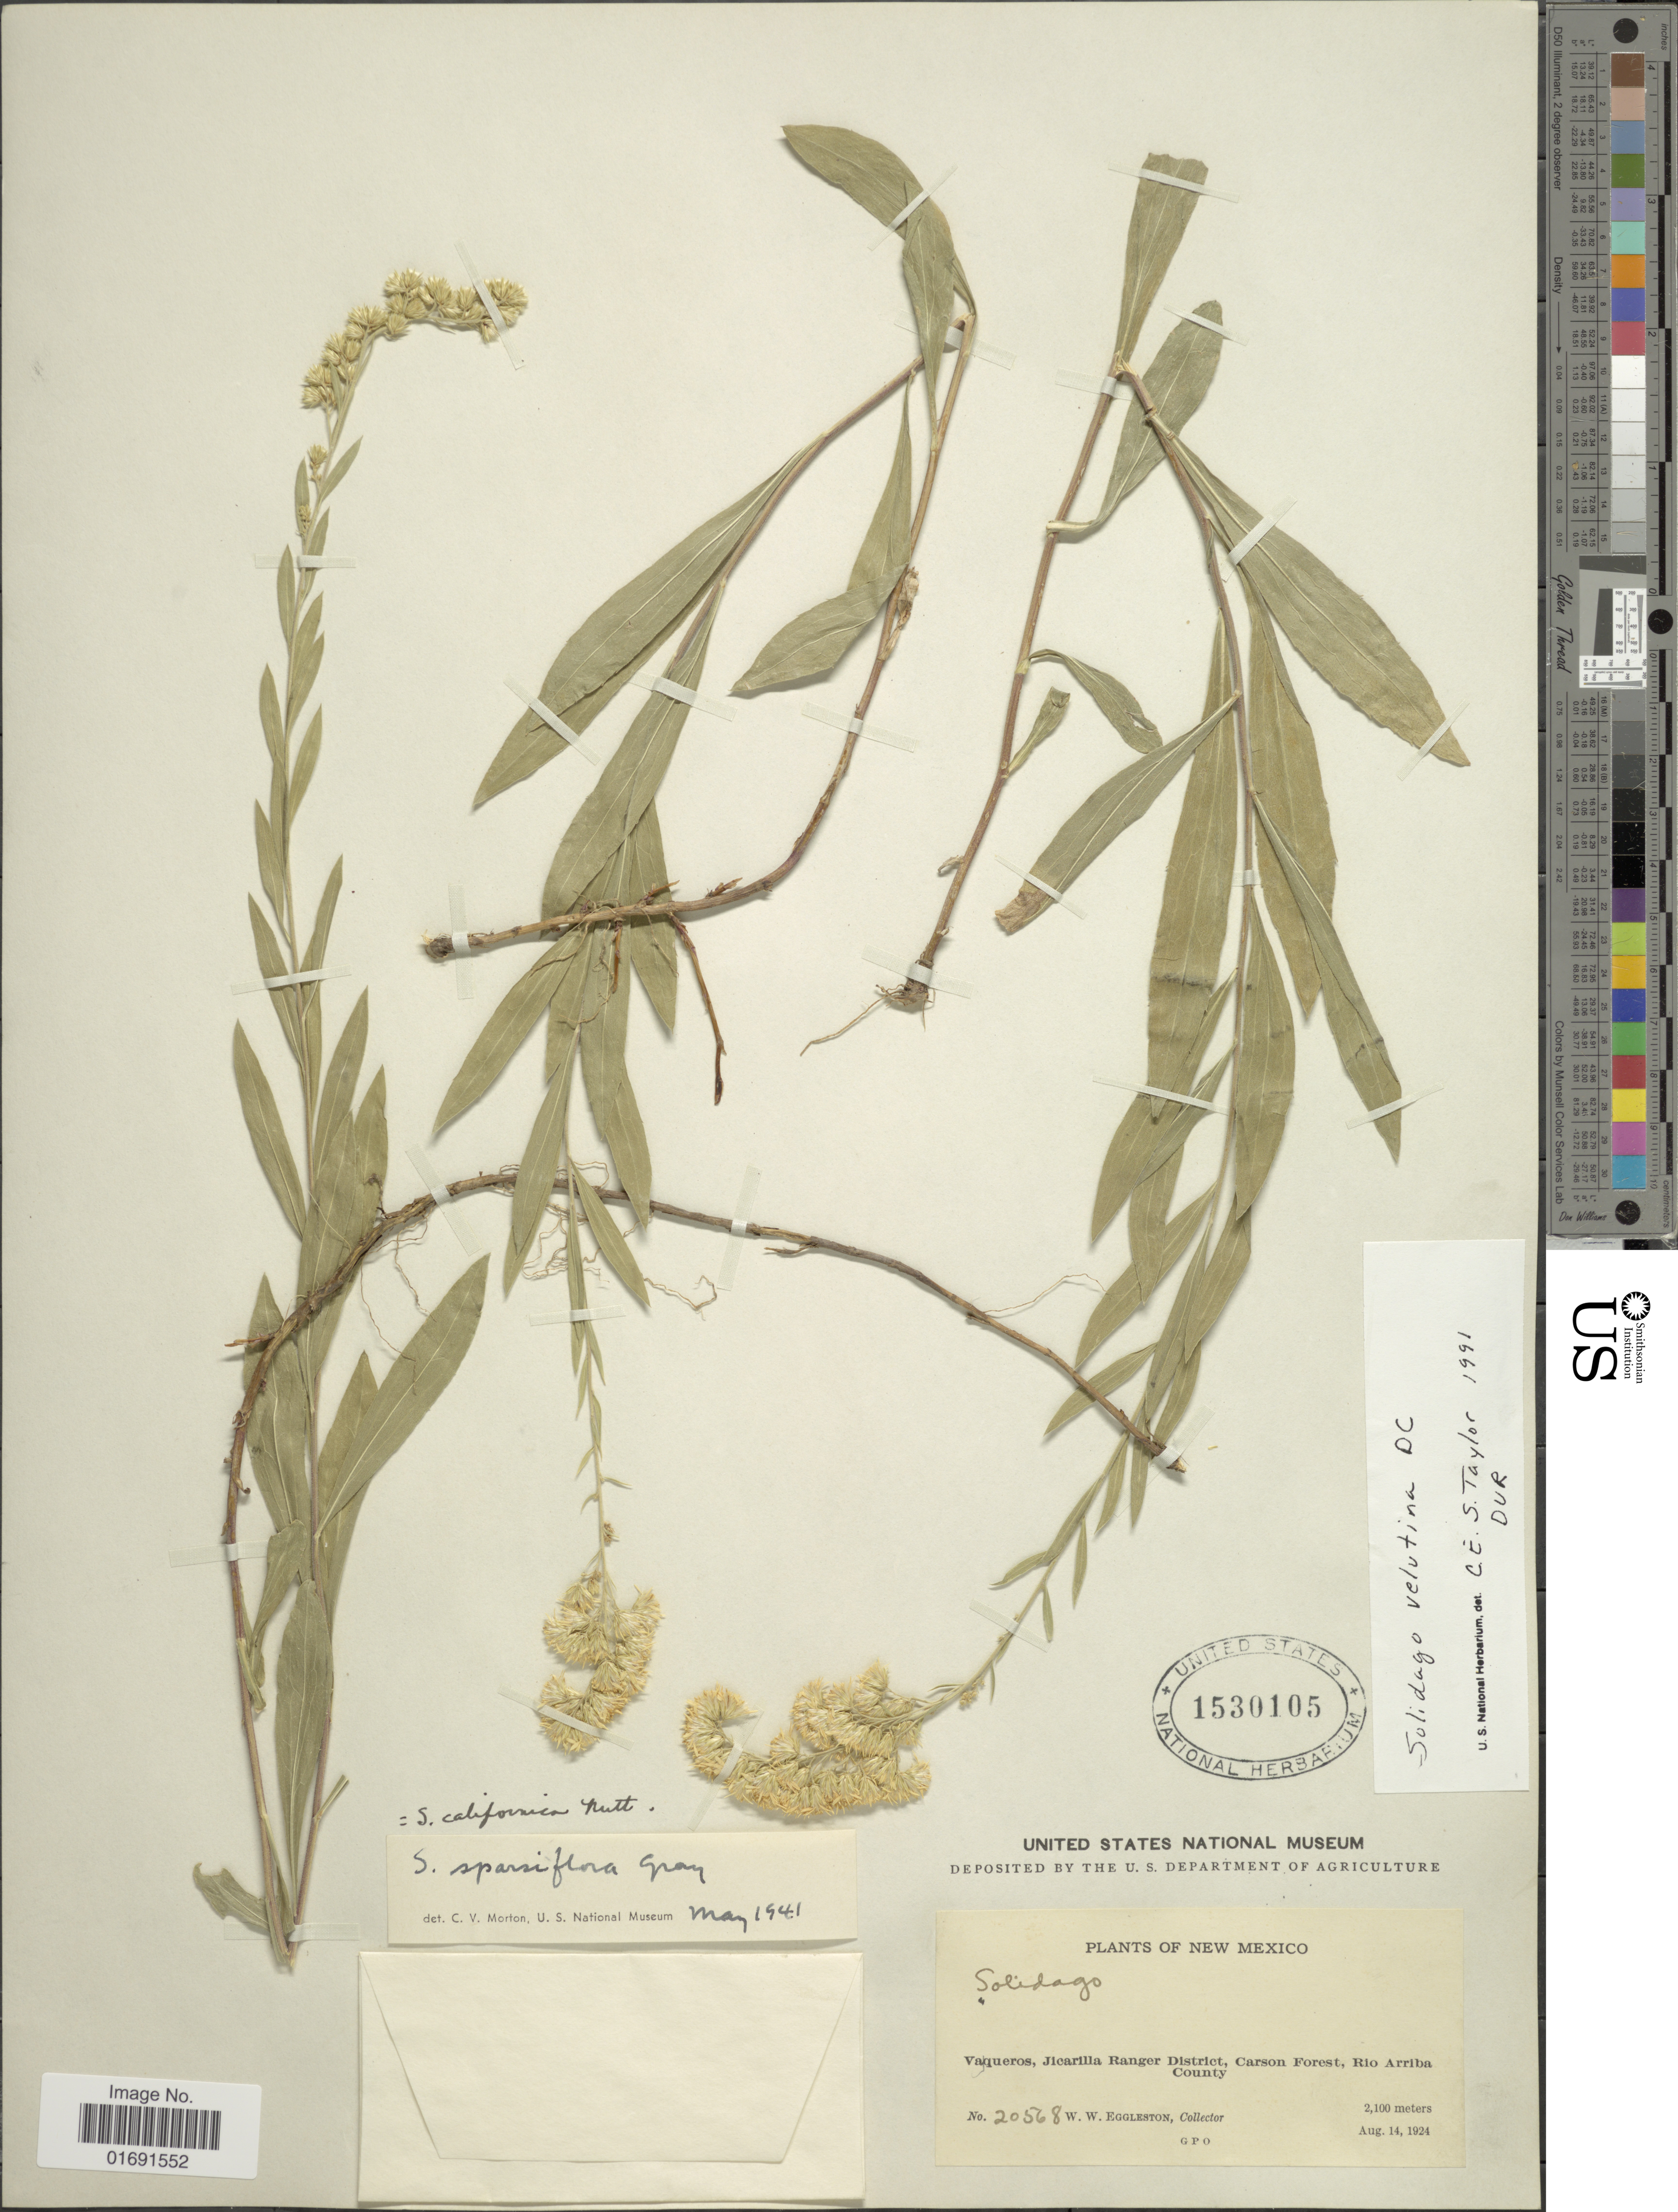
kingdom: Plantae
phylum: Tracheophyta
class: Magnoliopsida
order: Asterales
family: Asteraceae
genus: Solidago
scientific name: Solidago velutina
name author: DC.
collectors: W. W. Eggleston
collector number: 20568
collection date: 1924-08-14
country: United States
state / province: New Mexico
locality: Vaqueros, Jicarilla Ranger District, Carson Forest, Rio Arriba County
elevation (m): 2100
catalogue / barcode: US 1530105